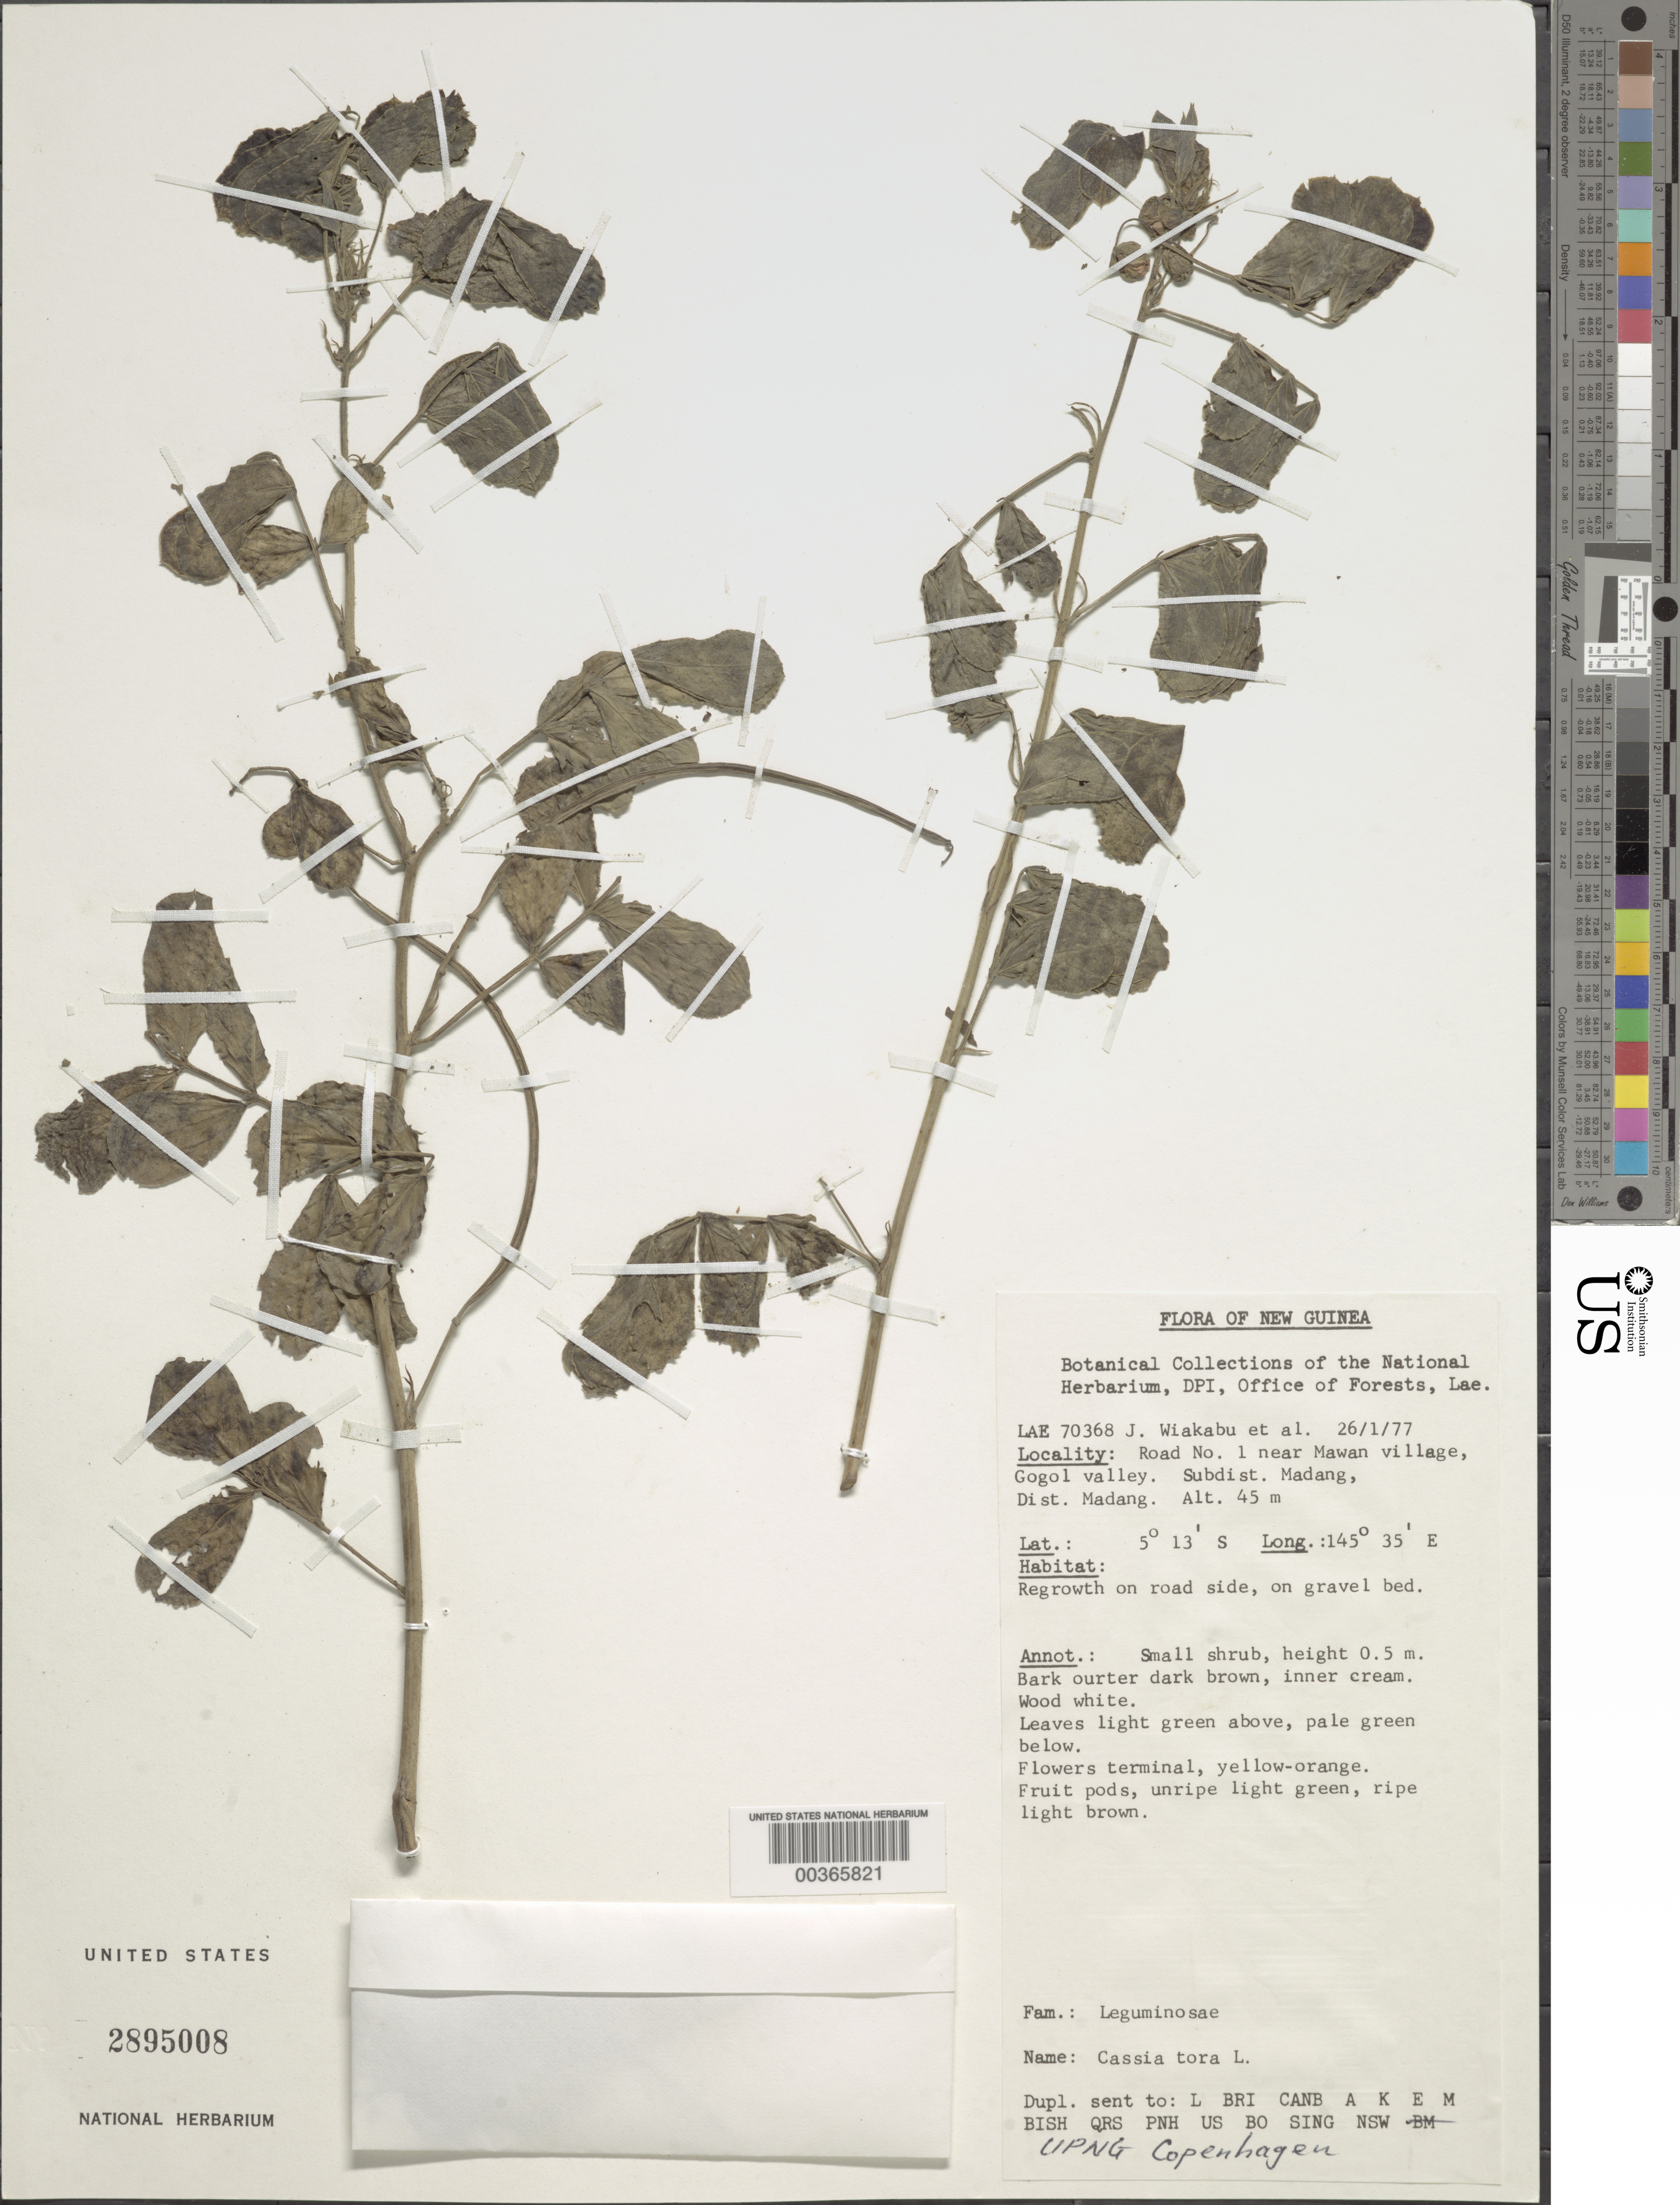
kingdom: Plantae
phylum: Tracheophyta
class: Magnoliopsida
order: Fabales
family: Fabaceae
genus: Senna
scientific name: Senna tora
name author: (L.) Roxb.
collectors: J. Wiakabu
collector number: Lae 70368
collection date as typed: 26 Jan 1977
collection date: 1977-01-26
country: Papua New Guinea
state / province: Madang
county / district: Madang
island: New Guinea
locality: Road no. 1 near mawan village, gogol valley; subdist. madang; madang dist.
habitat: Roadside, on gravel bed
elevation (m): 45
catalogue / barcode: US 2895008